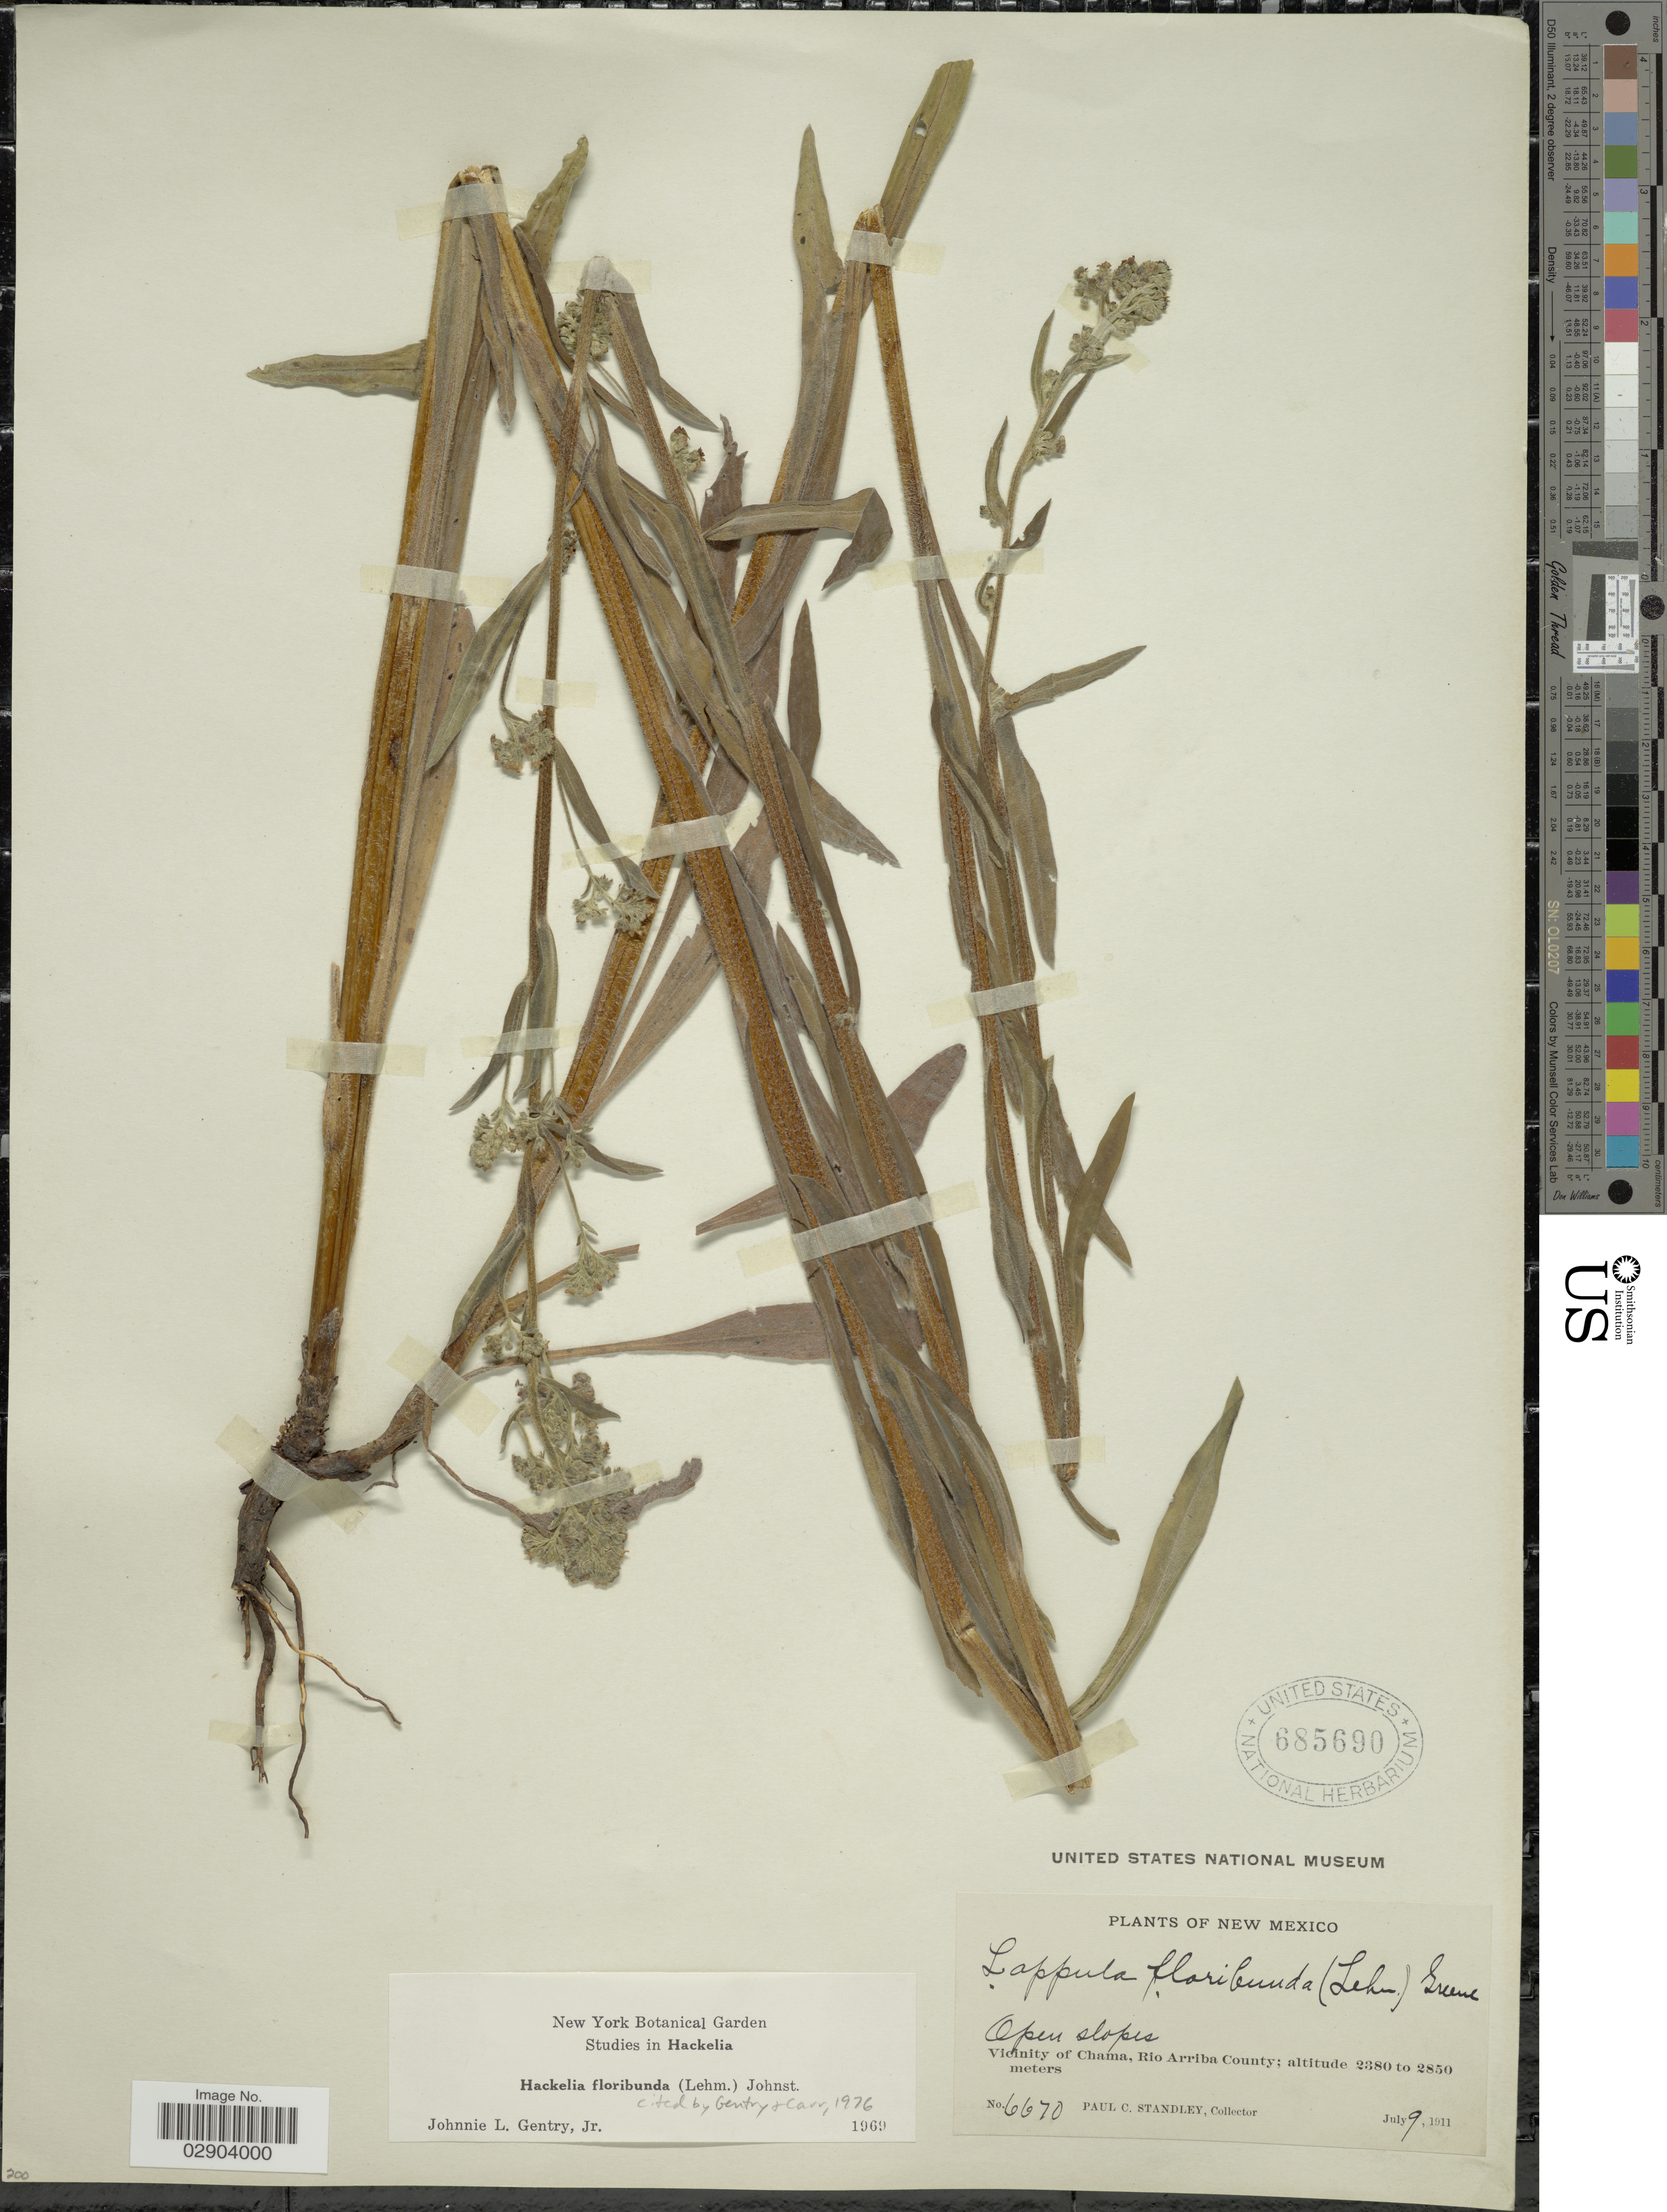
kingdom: Plantae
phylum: Tracheophyta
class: Magnoliopsida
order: Boraginales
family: Boraginaceae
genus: Hackelia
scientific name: Hackelia floribunda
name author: (Lehm.) I.M. Johnst.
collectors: P. C. Standley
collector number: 6670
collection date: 1911-07-09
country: United States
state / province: New Mexico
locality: Vicinity of Chama, Rio Arriba County.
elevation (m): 2380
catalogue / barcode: US 685690